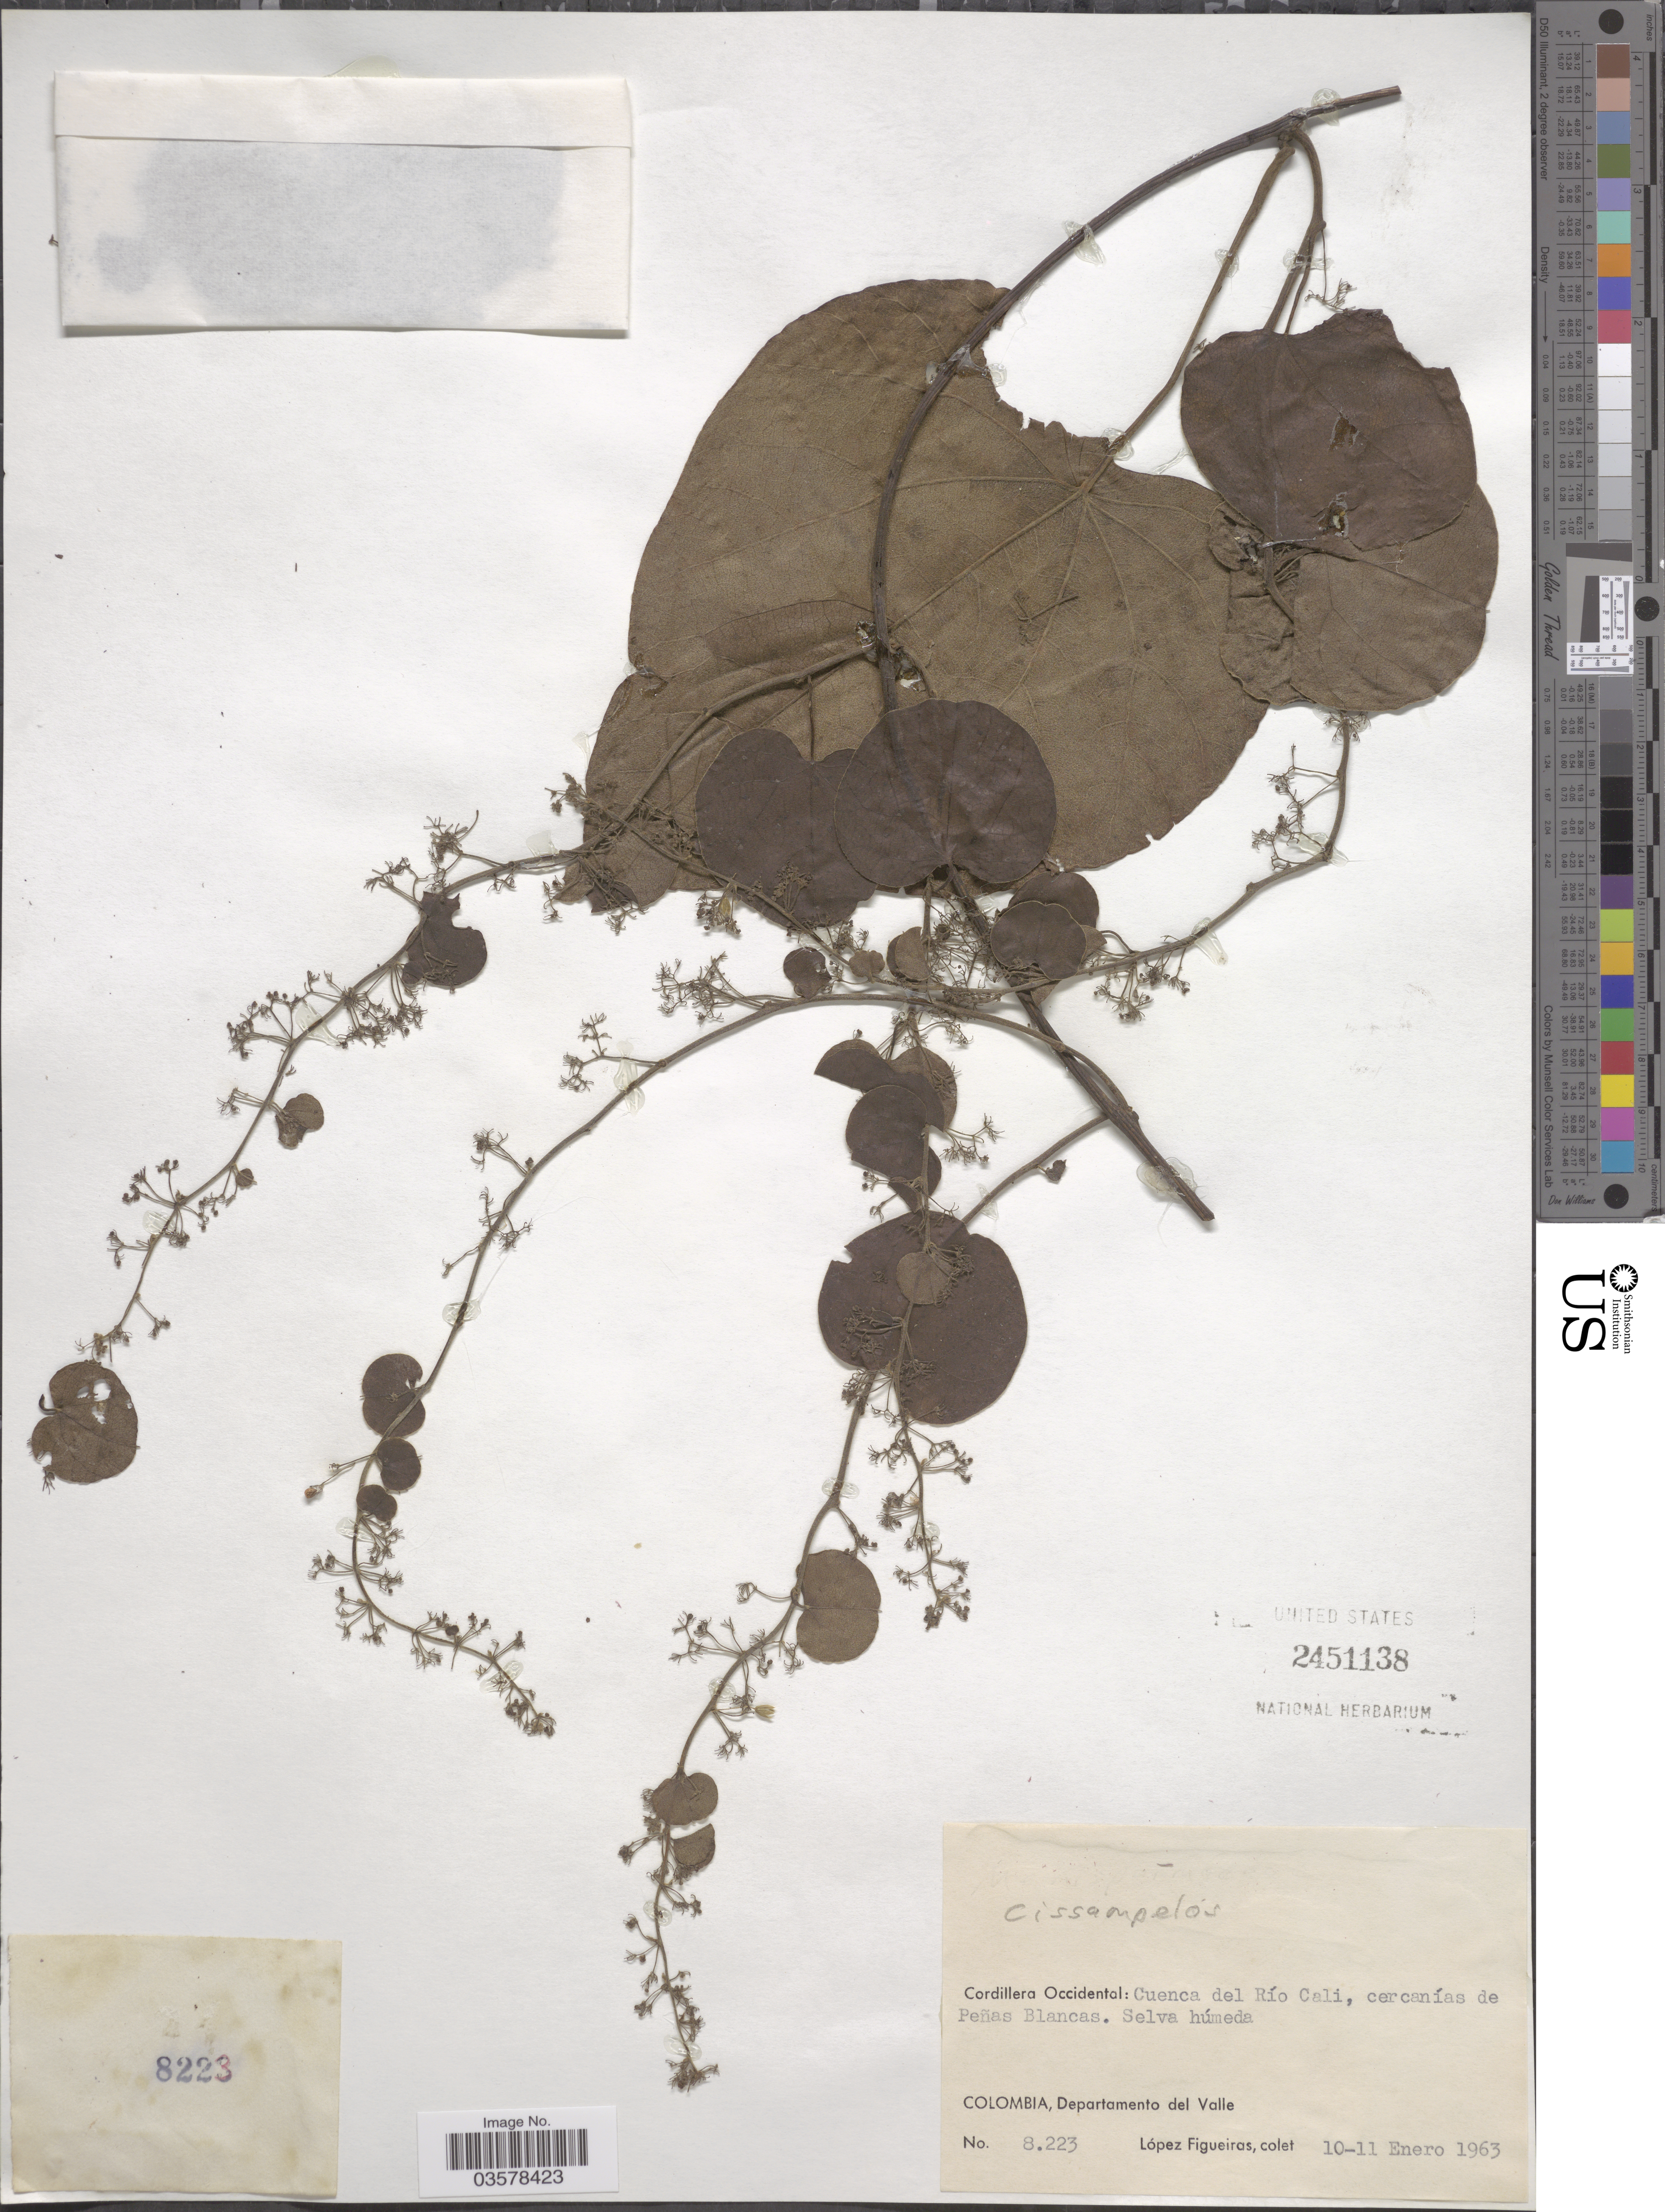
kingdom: Plantae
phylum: Tracheophyta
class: Magnoliopsida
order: Ranunculales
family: Menispermaceae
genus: Cissampelos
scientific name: Cissampelos sp.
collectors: M. López Figueiras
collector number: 8223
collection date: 1963-01-10/1963-01-11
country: Colombia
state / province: Valle del Cauca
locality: Cordillera Occidental: Cuenca del Río Cali, cercanías de Peñas Blancas. Selva húmeda. Departamento del Valle.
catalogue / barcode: US 2451138